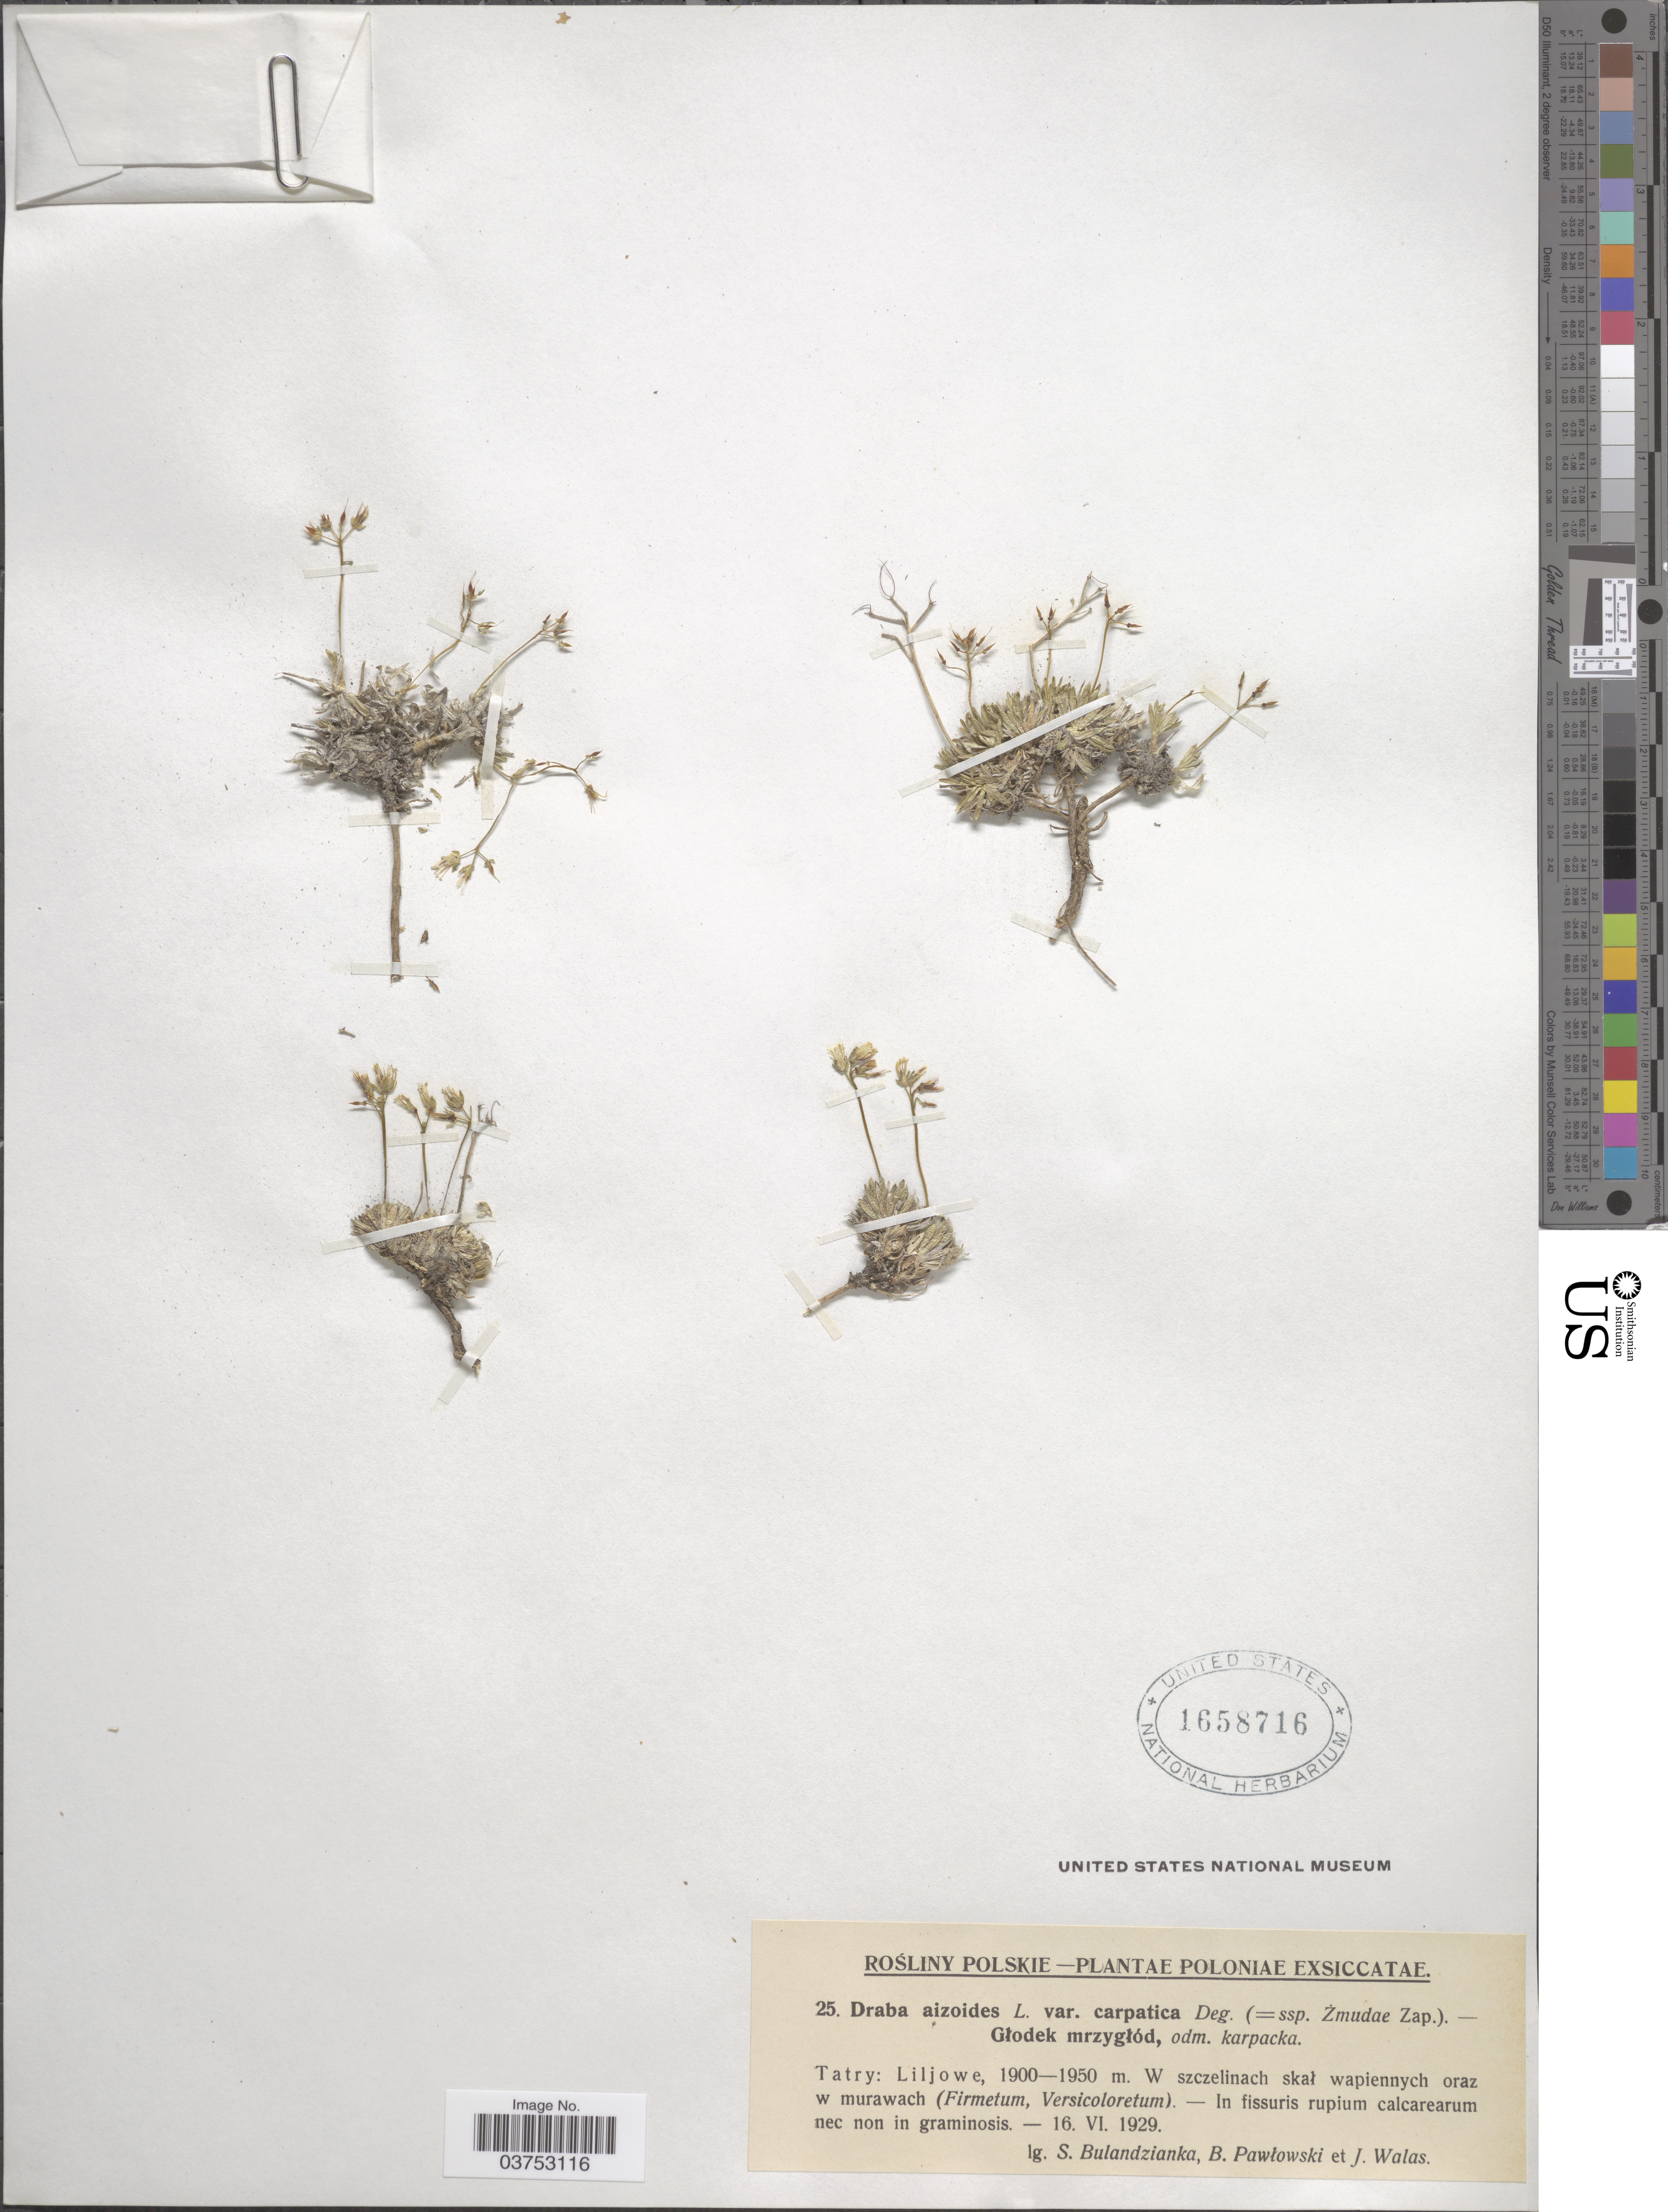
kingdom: Plantae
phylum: Tracheophyta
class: Magnoliopsida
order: Brassicales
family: Brassicaceae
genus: Draba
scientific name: Draba aizoides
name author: L.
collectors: S. Bulandzianka, B. Pawlowski & J. Walas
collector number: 25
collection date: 1929-06-16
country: Poland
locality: Tatry: Liljowe.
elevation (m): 1900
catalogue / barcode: US 1658716